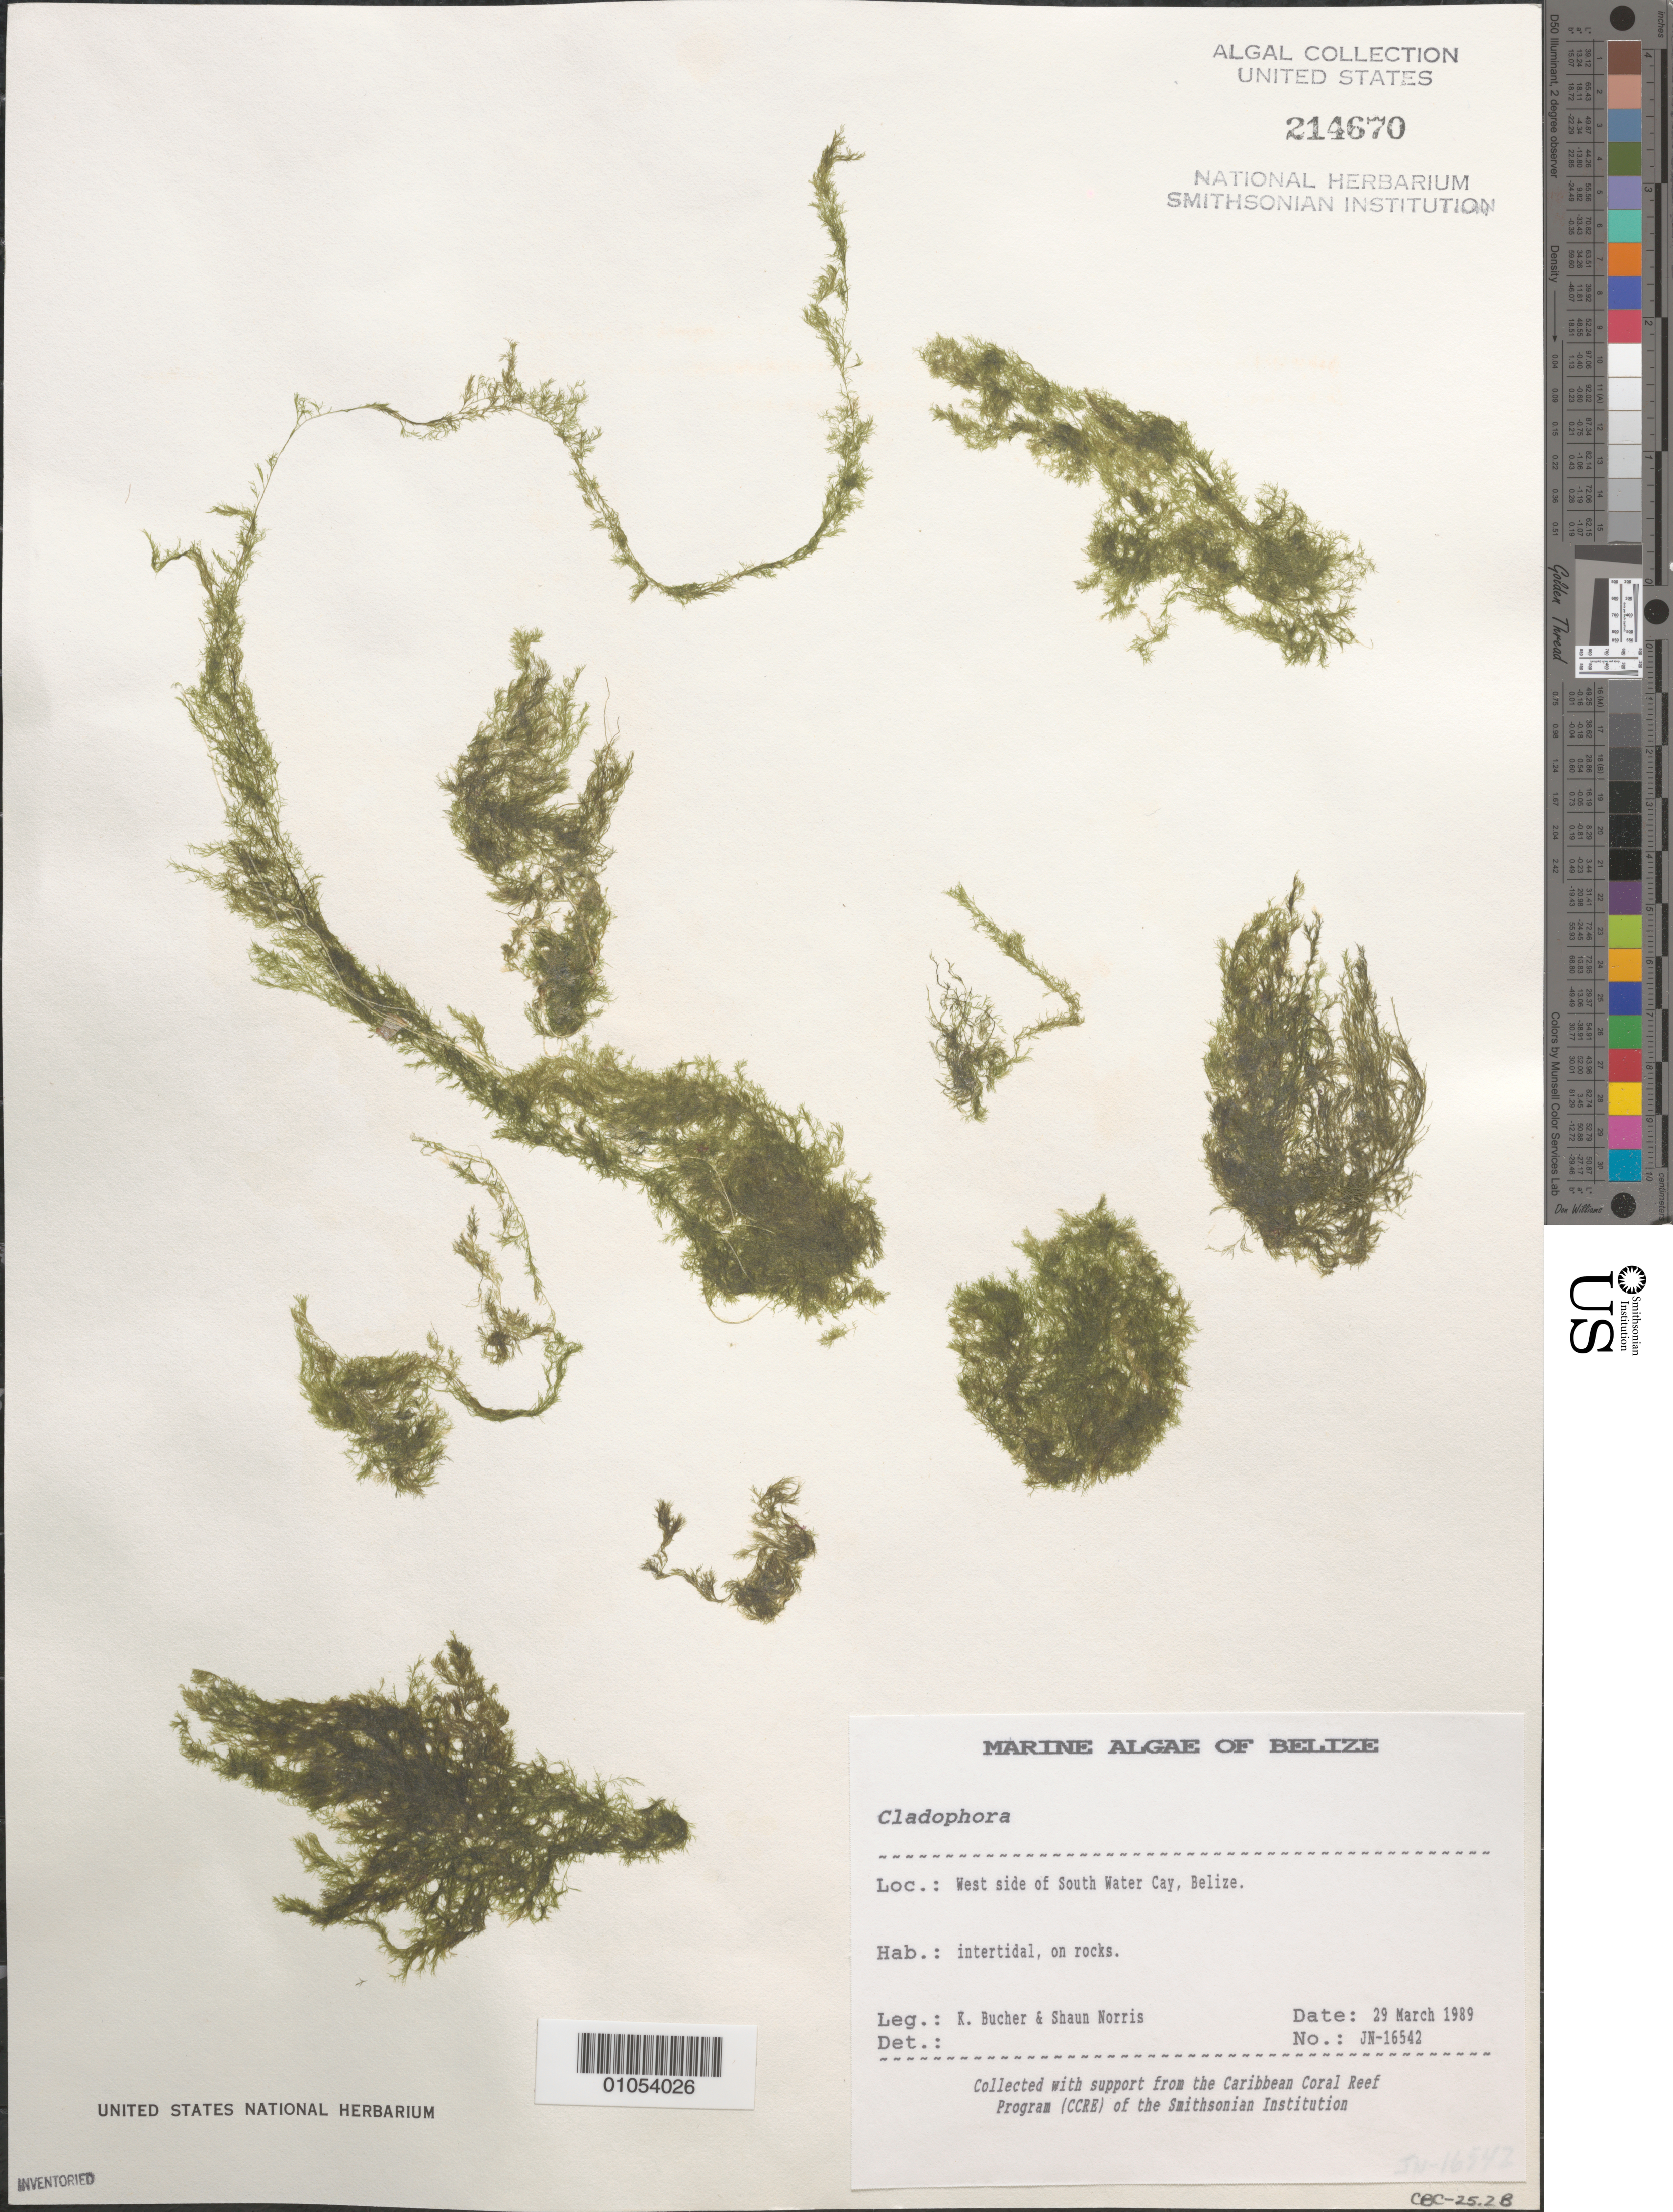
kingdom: Plantae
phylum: Chlorophyta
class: Ulvophyceae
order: Cladophorales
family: Cladophoraceae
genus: Cladophora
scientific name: Cladophora sp.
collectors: K. E. Bucher & S. Norris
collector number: JN-16542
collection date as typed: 29 Mar 1989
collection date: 1989-03-29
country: Belize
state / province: Stann Creek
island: South Water Cay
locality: West side of cay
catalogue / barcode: US 214670